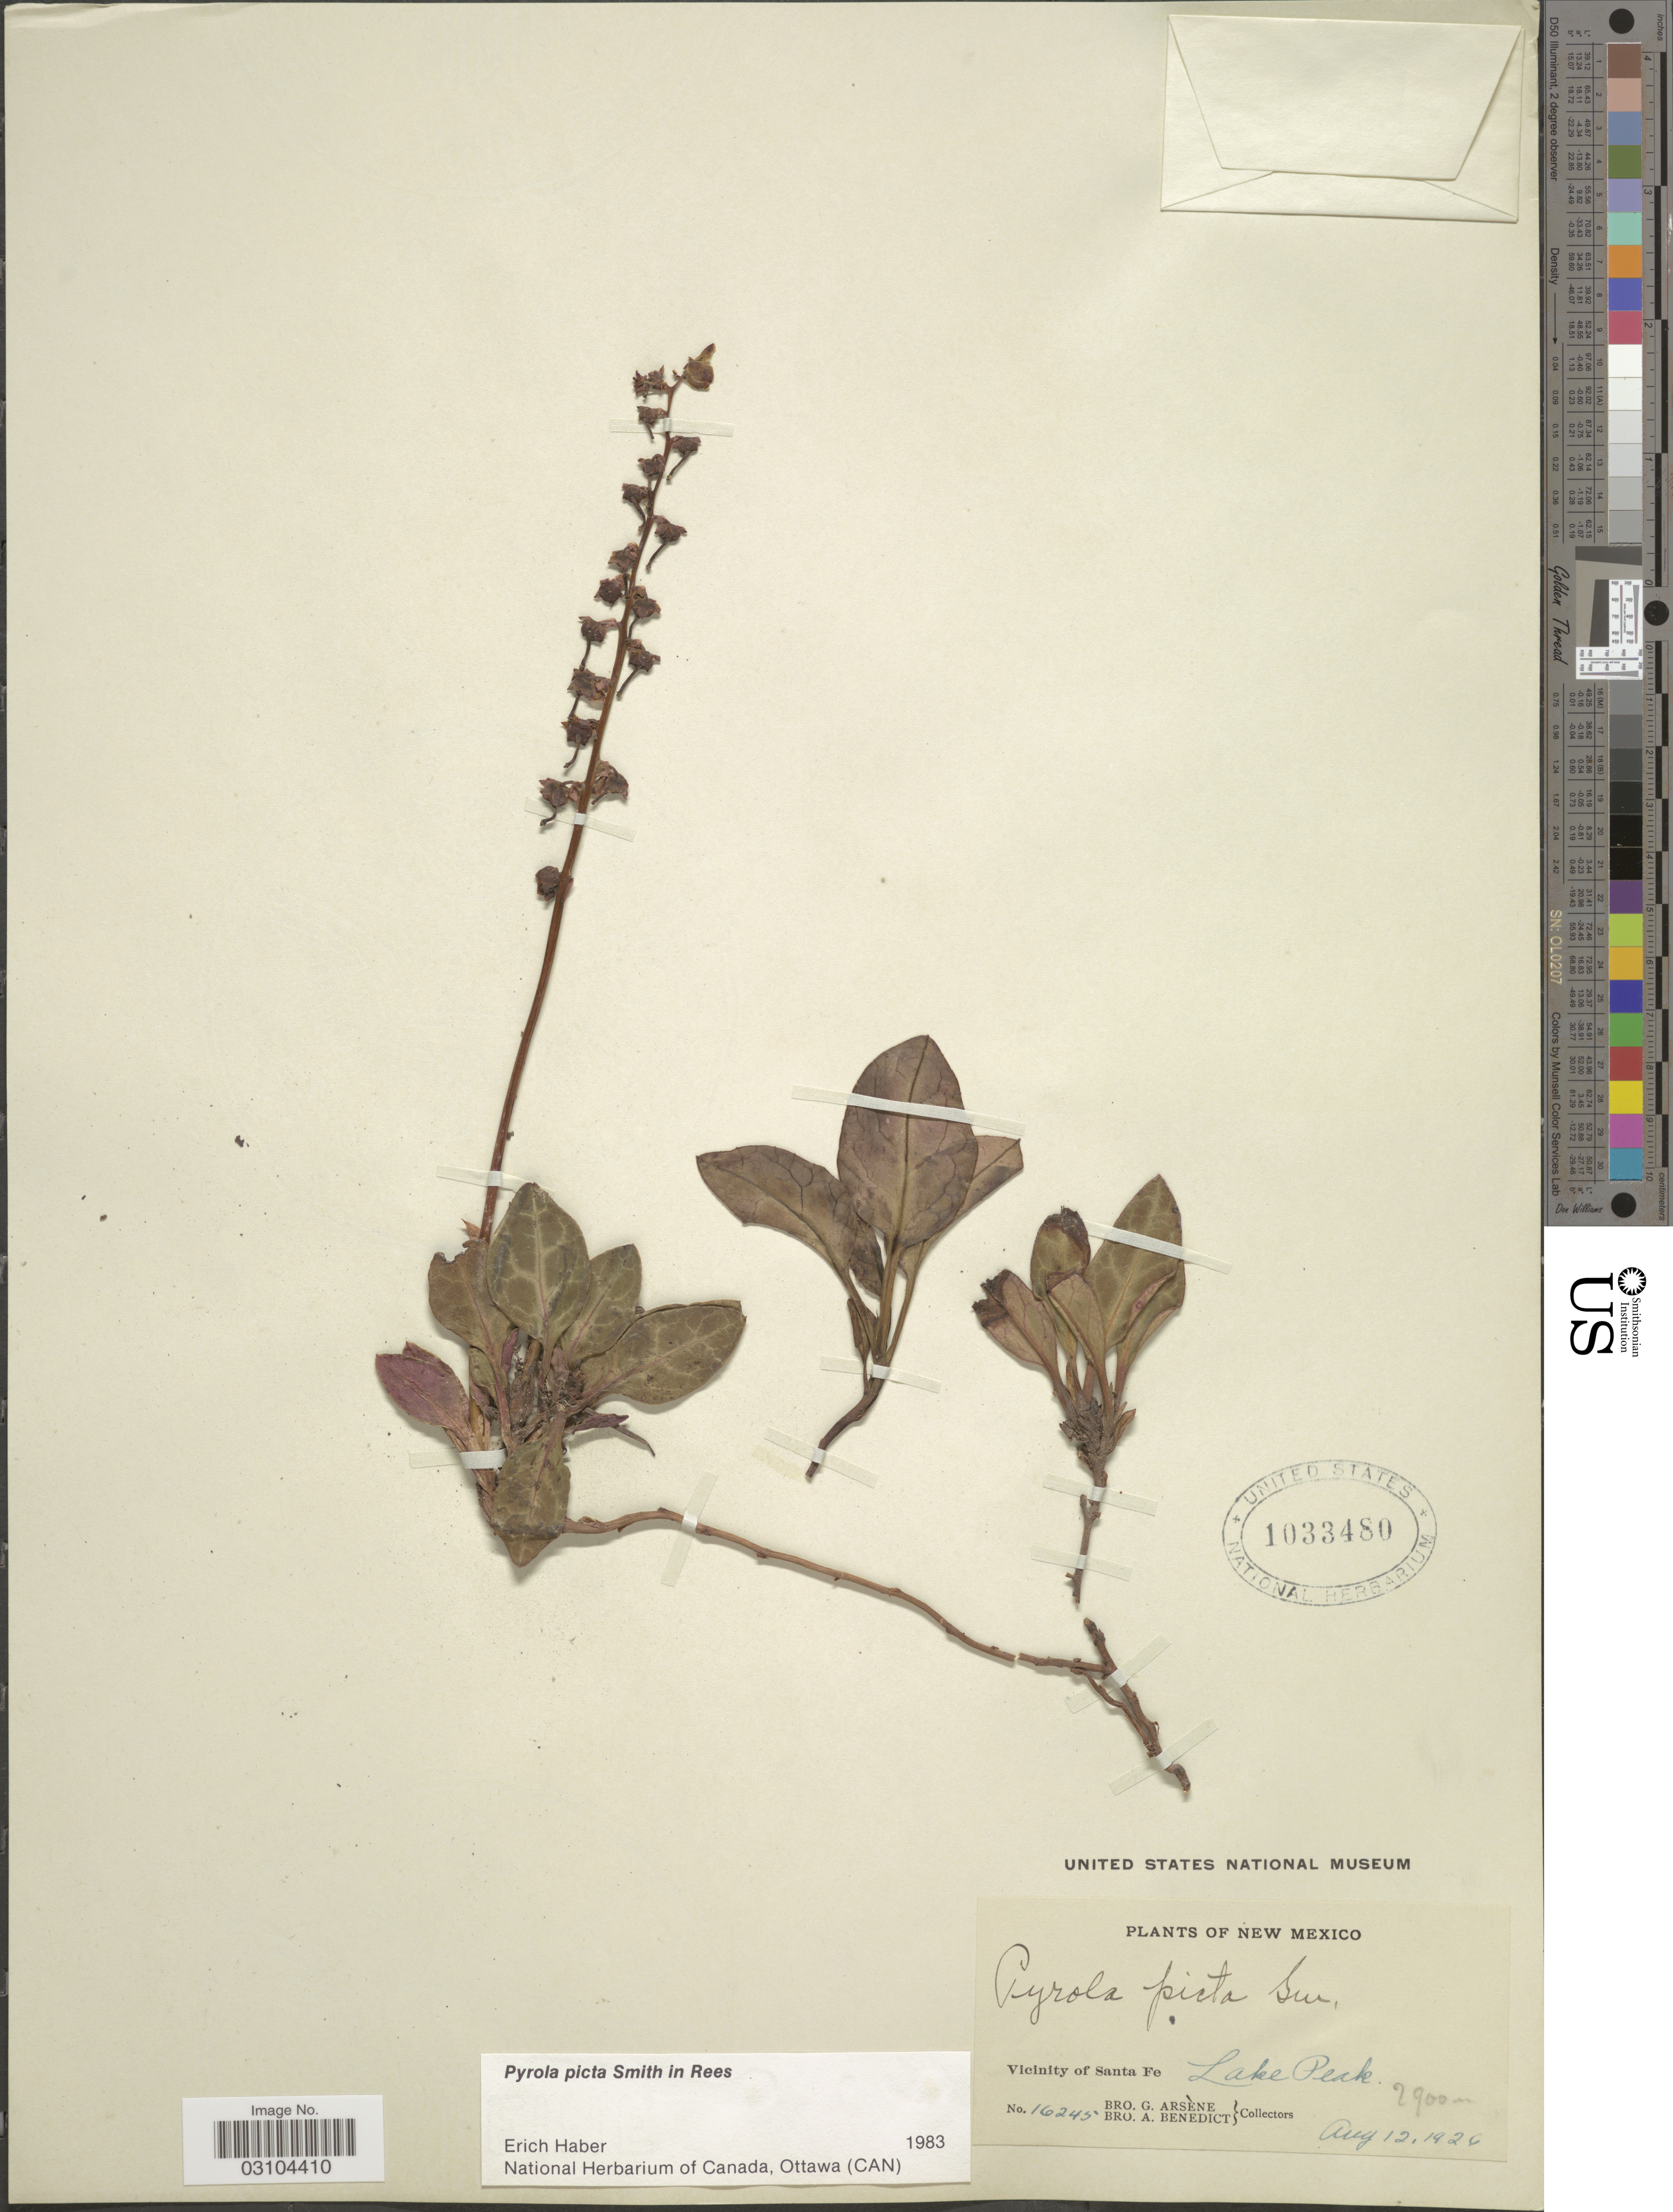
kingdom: Plantae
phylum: Tracheophyta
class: Magnoliopsida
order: Ericales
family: Ericaceae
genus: Pyrola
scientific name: Pyrola picta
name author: Sm. in Rees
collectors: Bro. G. Arsène & Bro. Benedict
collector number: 16245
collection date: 1926-08-12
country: United States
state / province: New Mexico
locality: Vicinity of Santa Fe, Lake Peak.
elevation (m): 2900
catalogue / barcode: US 1033480